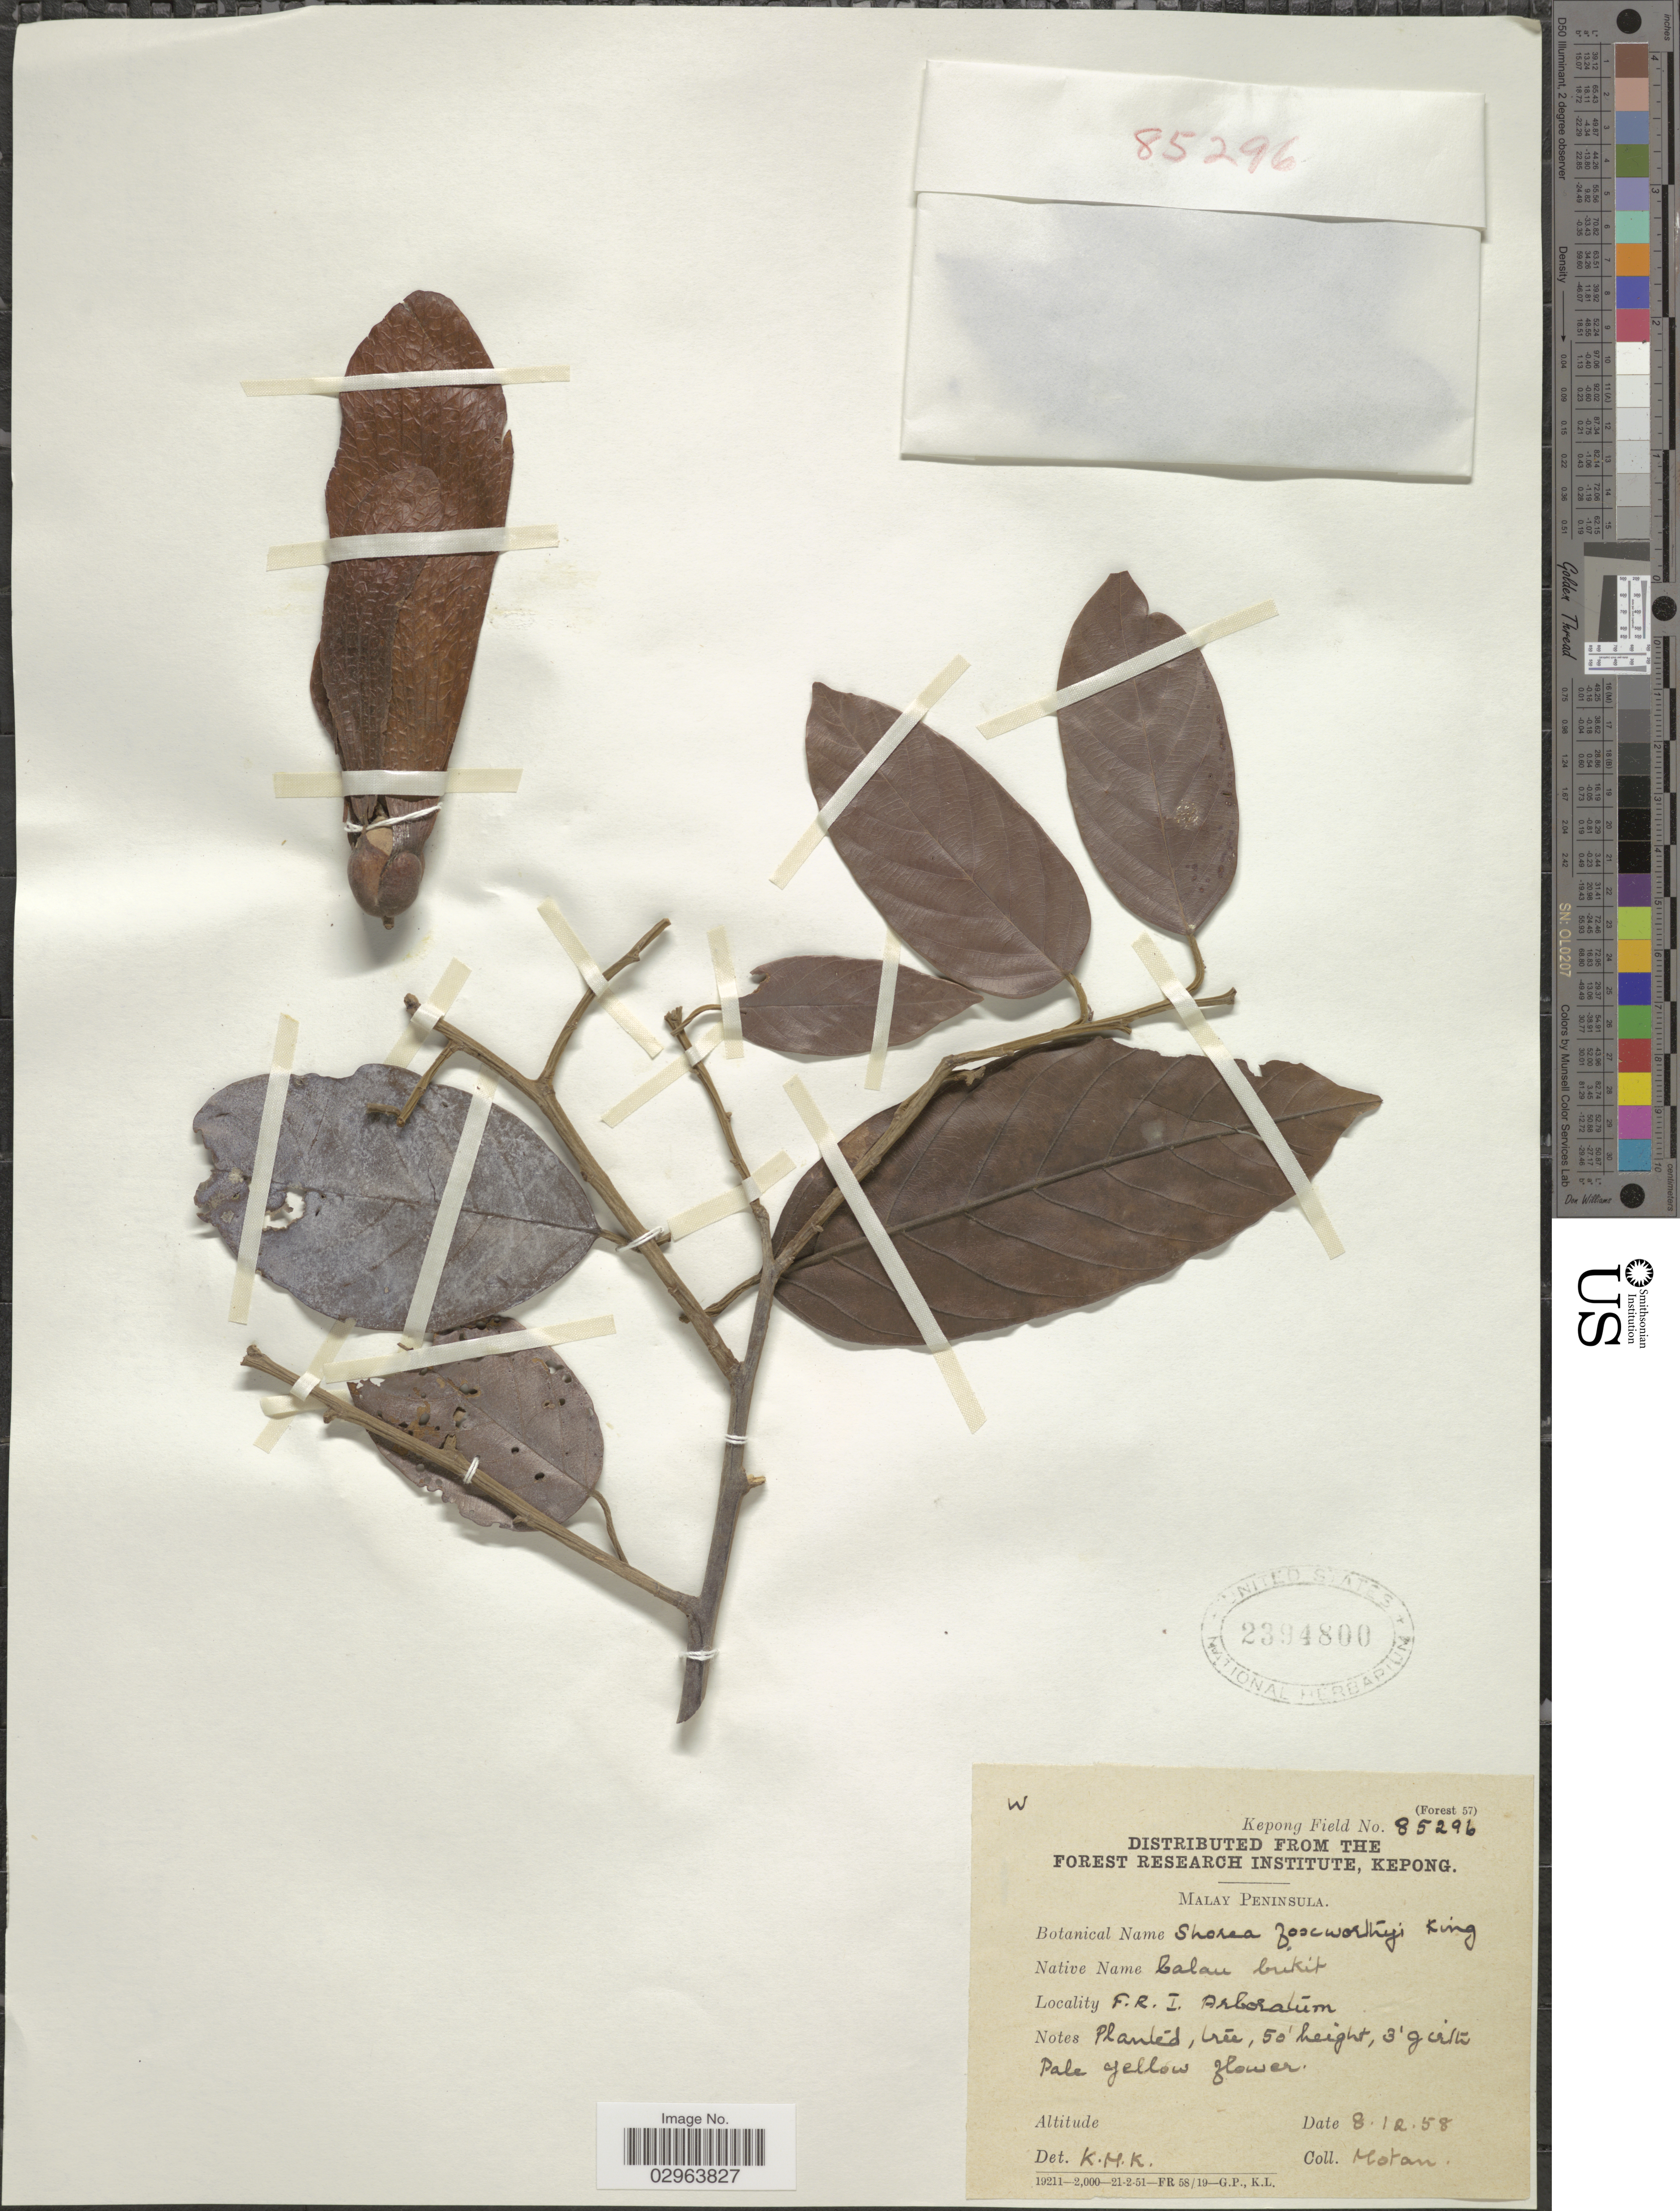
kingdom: Plantae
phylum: Tracheophyta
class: Magnoliopsida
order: Malvales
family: Dipterocarpaceae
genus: Shorea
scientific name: Shorea foxworthyi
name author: Symington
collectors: -. Motan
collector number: Kepong Field 85296?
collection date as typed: Transcribed d/m/y: 8/12/58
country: Malaysia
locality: F.R.I. Arboretum.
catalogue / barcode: US 2394800